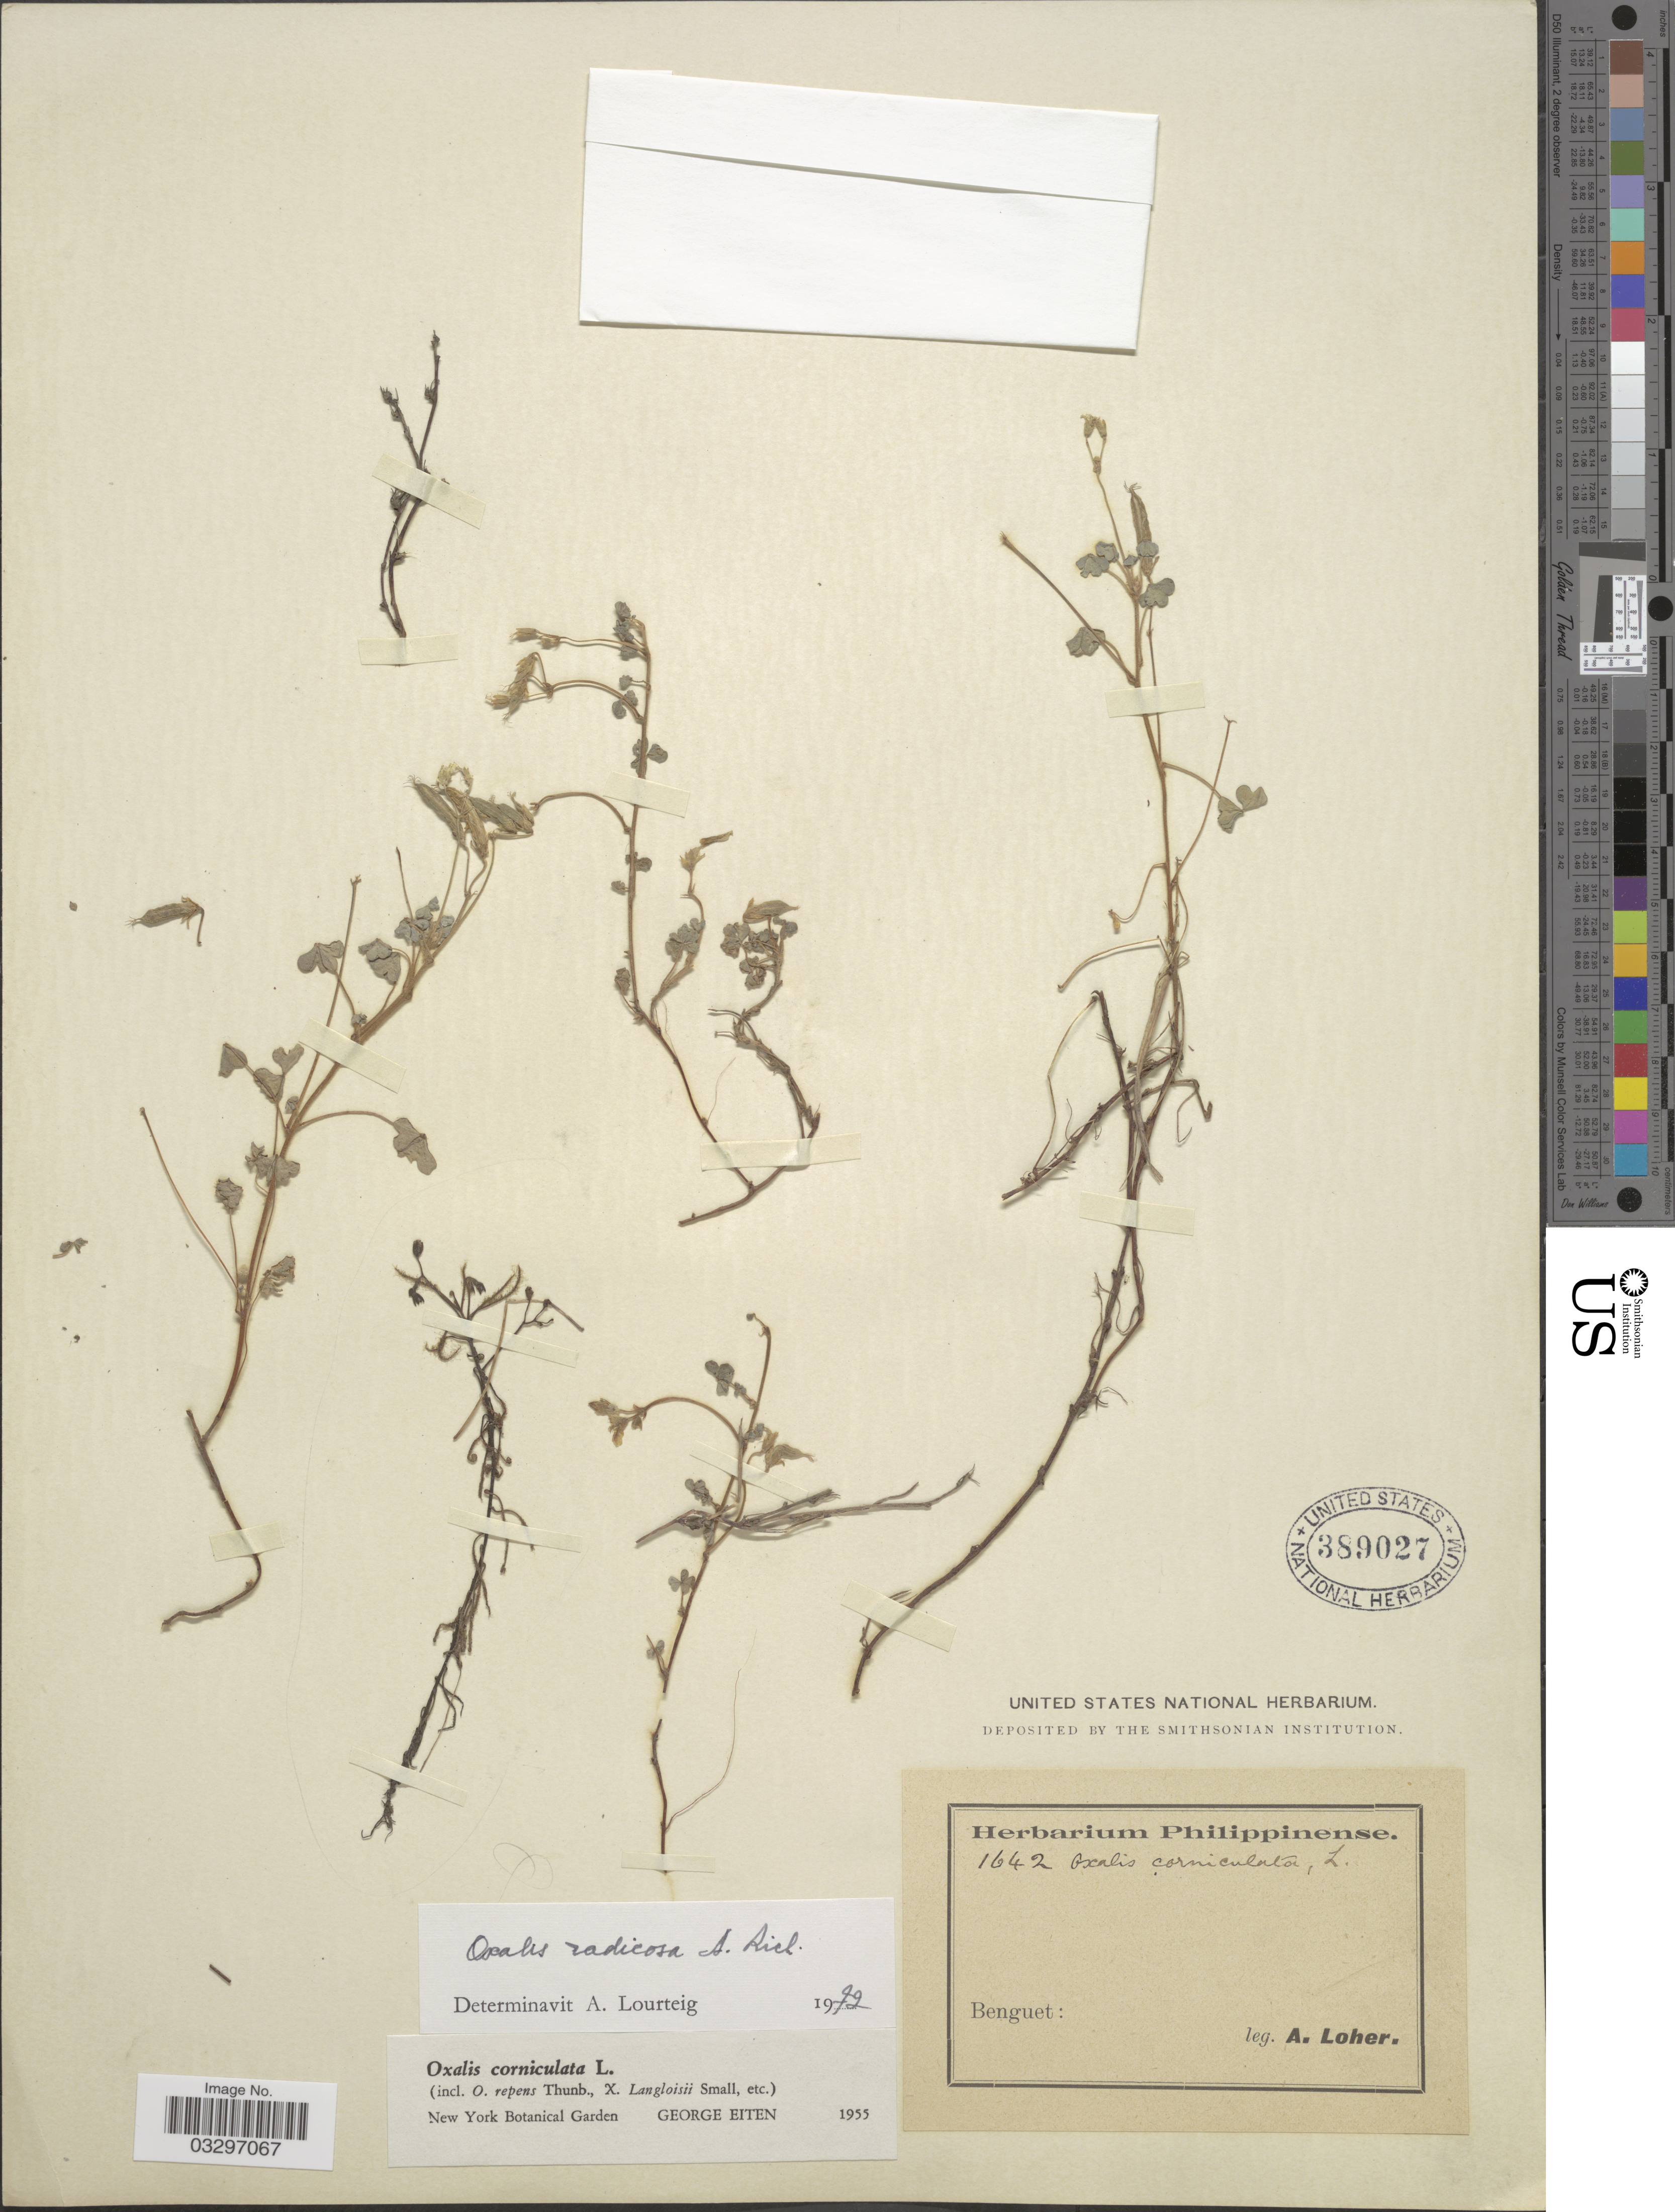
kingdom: Plantae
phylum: Tracheophyta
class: Magnoliopsida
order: Oxalidales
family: Oxalidaceae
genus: Oxalis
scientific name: Oxalis radicosa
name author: A. Rich.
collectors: A. Loher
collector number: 1642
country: Philippines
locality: Benguet.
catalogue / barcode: US 389027